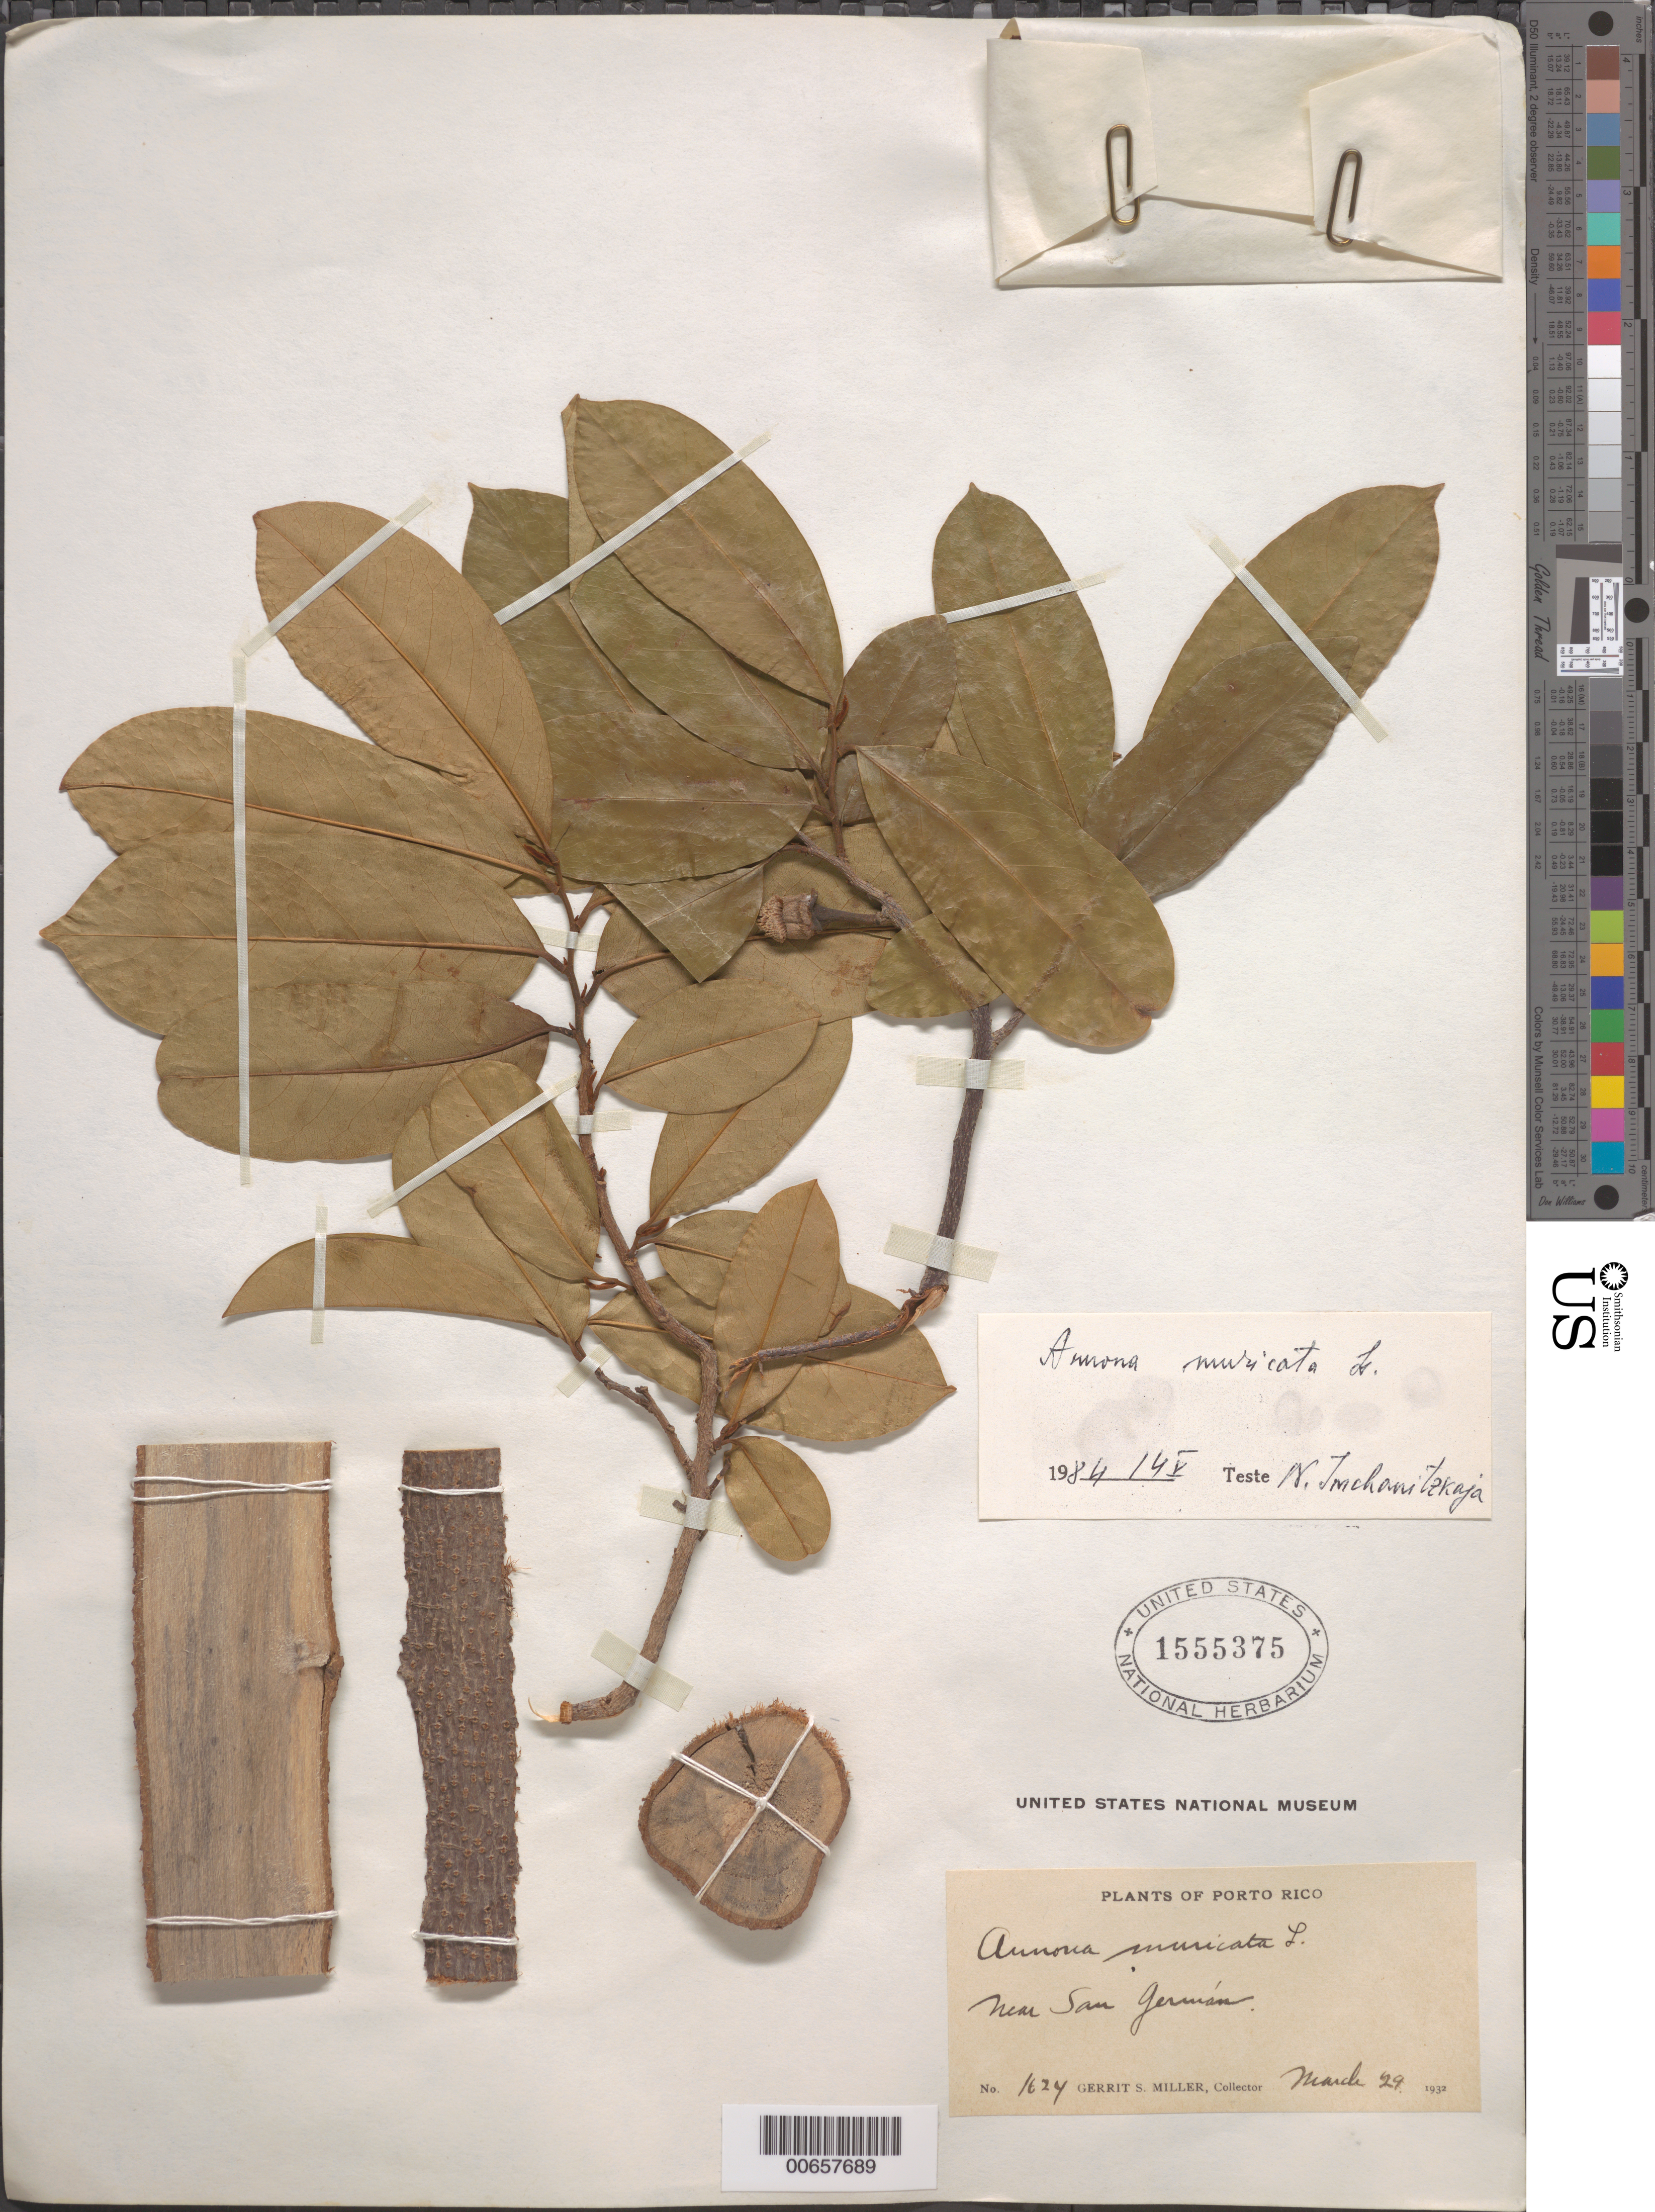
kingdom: Plantae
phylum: Tracheophyta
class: Magnoliopsida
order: Magnoliales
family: Annonaceae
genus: Annona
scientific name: Annona muricata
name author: L.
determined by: McChanitzkaja, N.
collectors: G. S. Miller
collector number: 1624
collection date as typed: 29 Mar 1932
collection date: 1932-03-29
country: Puerto Rico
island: Greater Antilles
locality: San German, near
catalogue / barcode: US 1555375